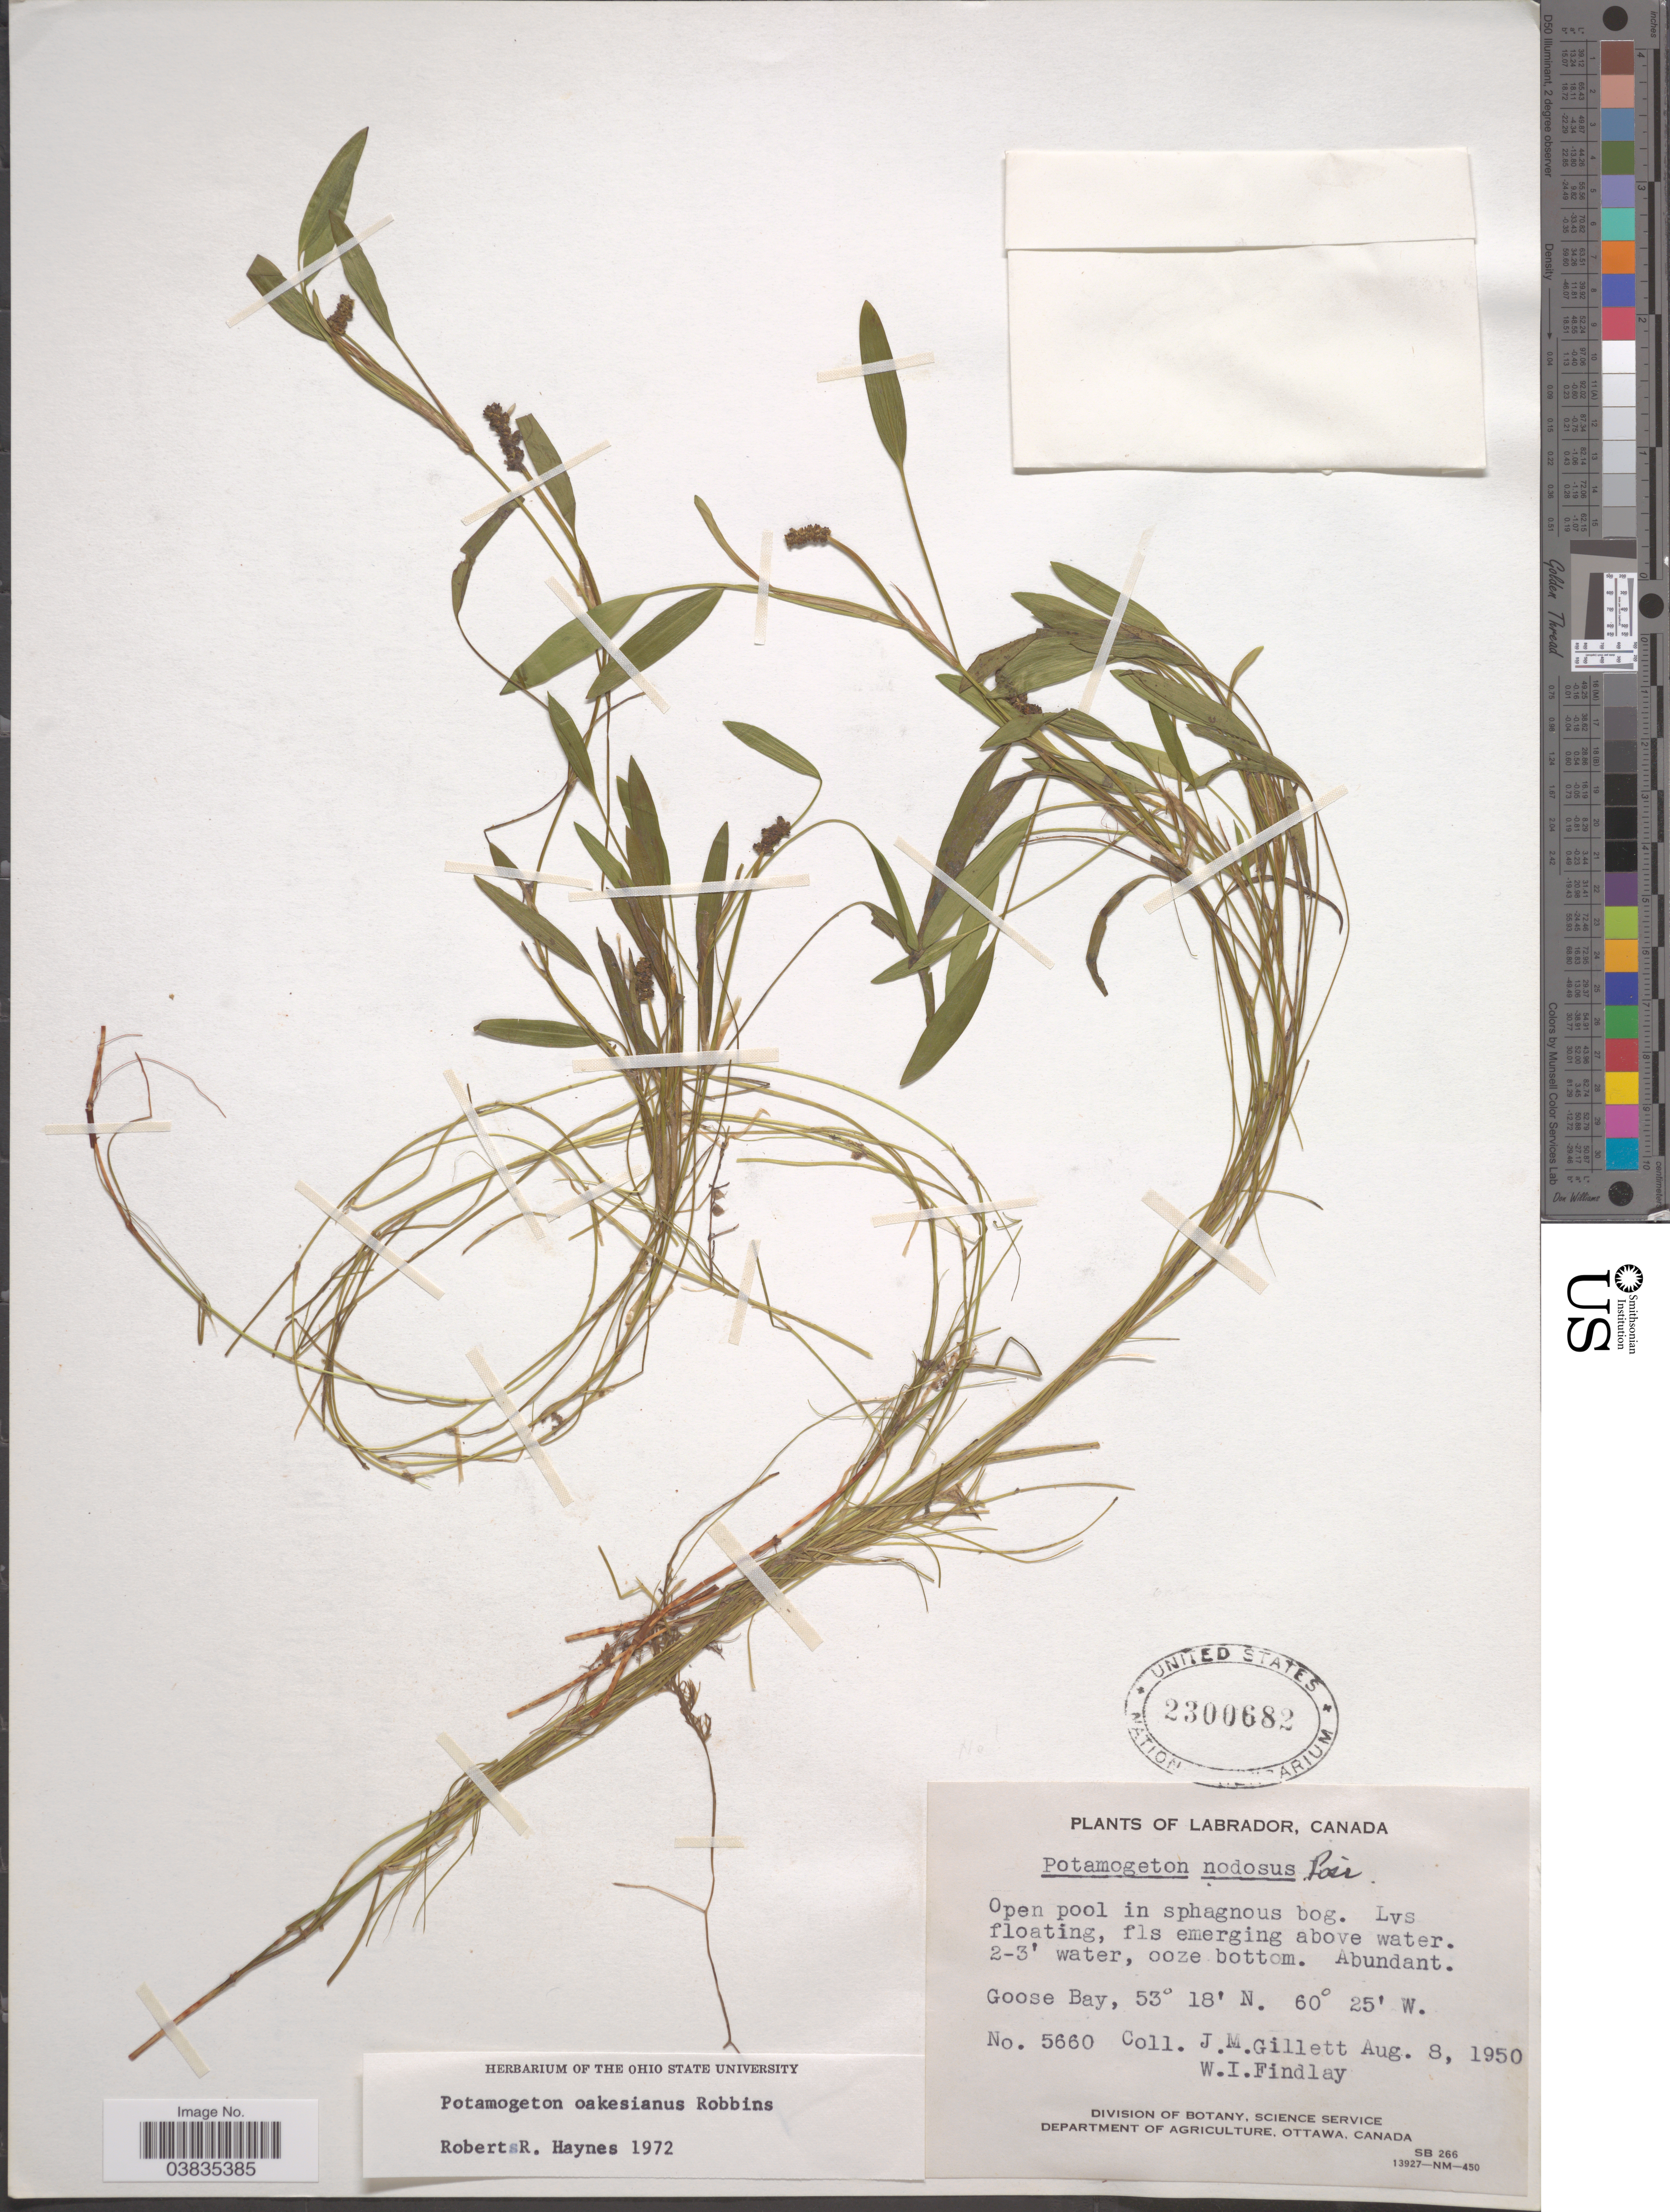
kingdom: Plantae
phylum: Tracheophyta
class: Liliopsida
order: Alismatales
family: Potamogetonaceae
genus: Potamogeton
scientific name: Potamogeton oakesianus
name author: J.W. Robbins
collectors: J. M. Gillett & W. Findlay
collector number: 5660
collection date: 1950-08-08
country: Canada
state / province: Newfoundland and Labrador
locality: Labrador. Goose Bay.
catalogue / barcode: US 2300682